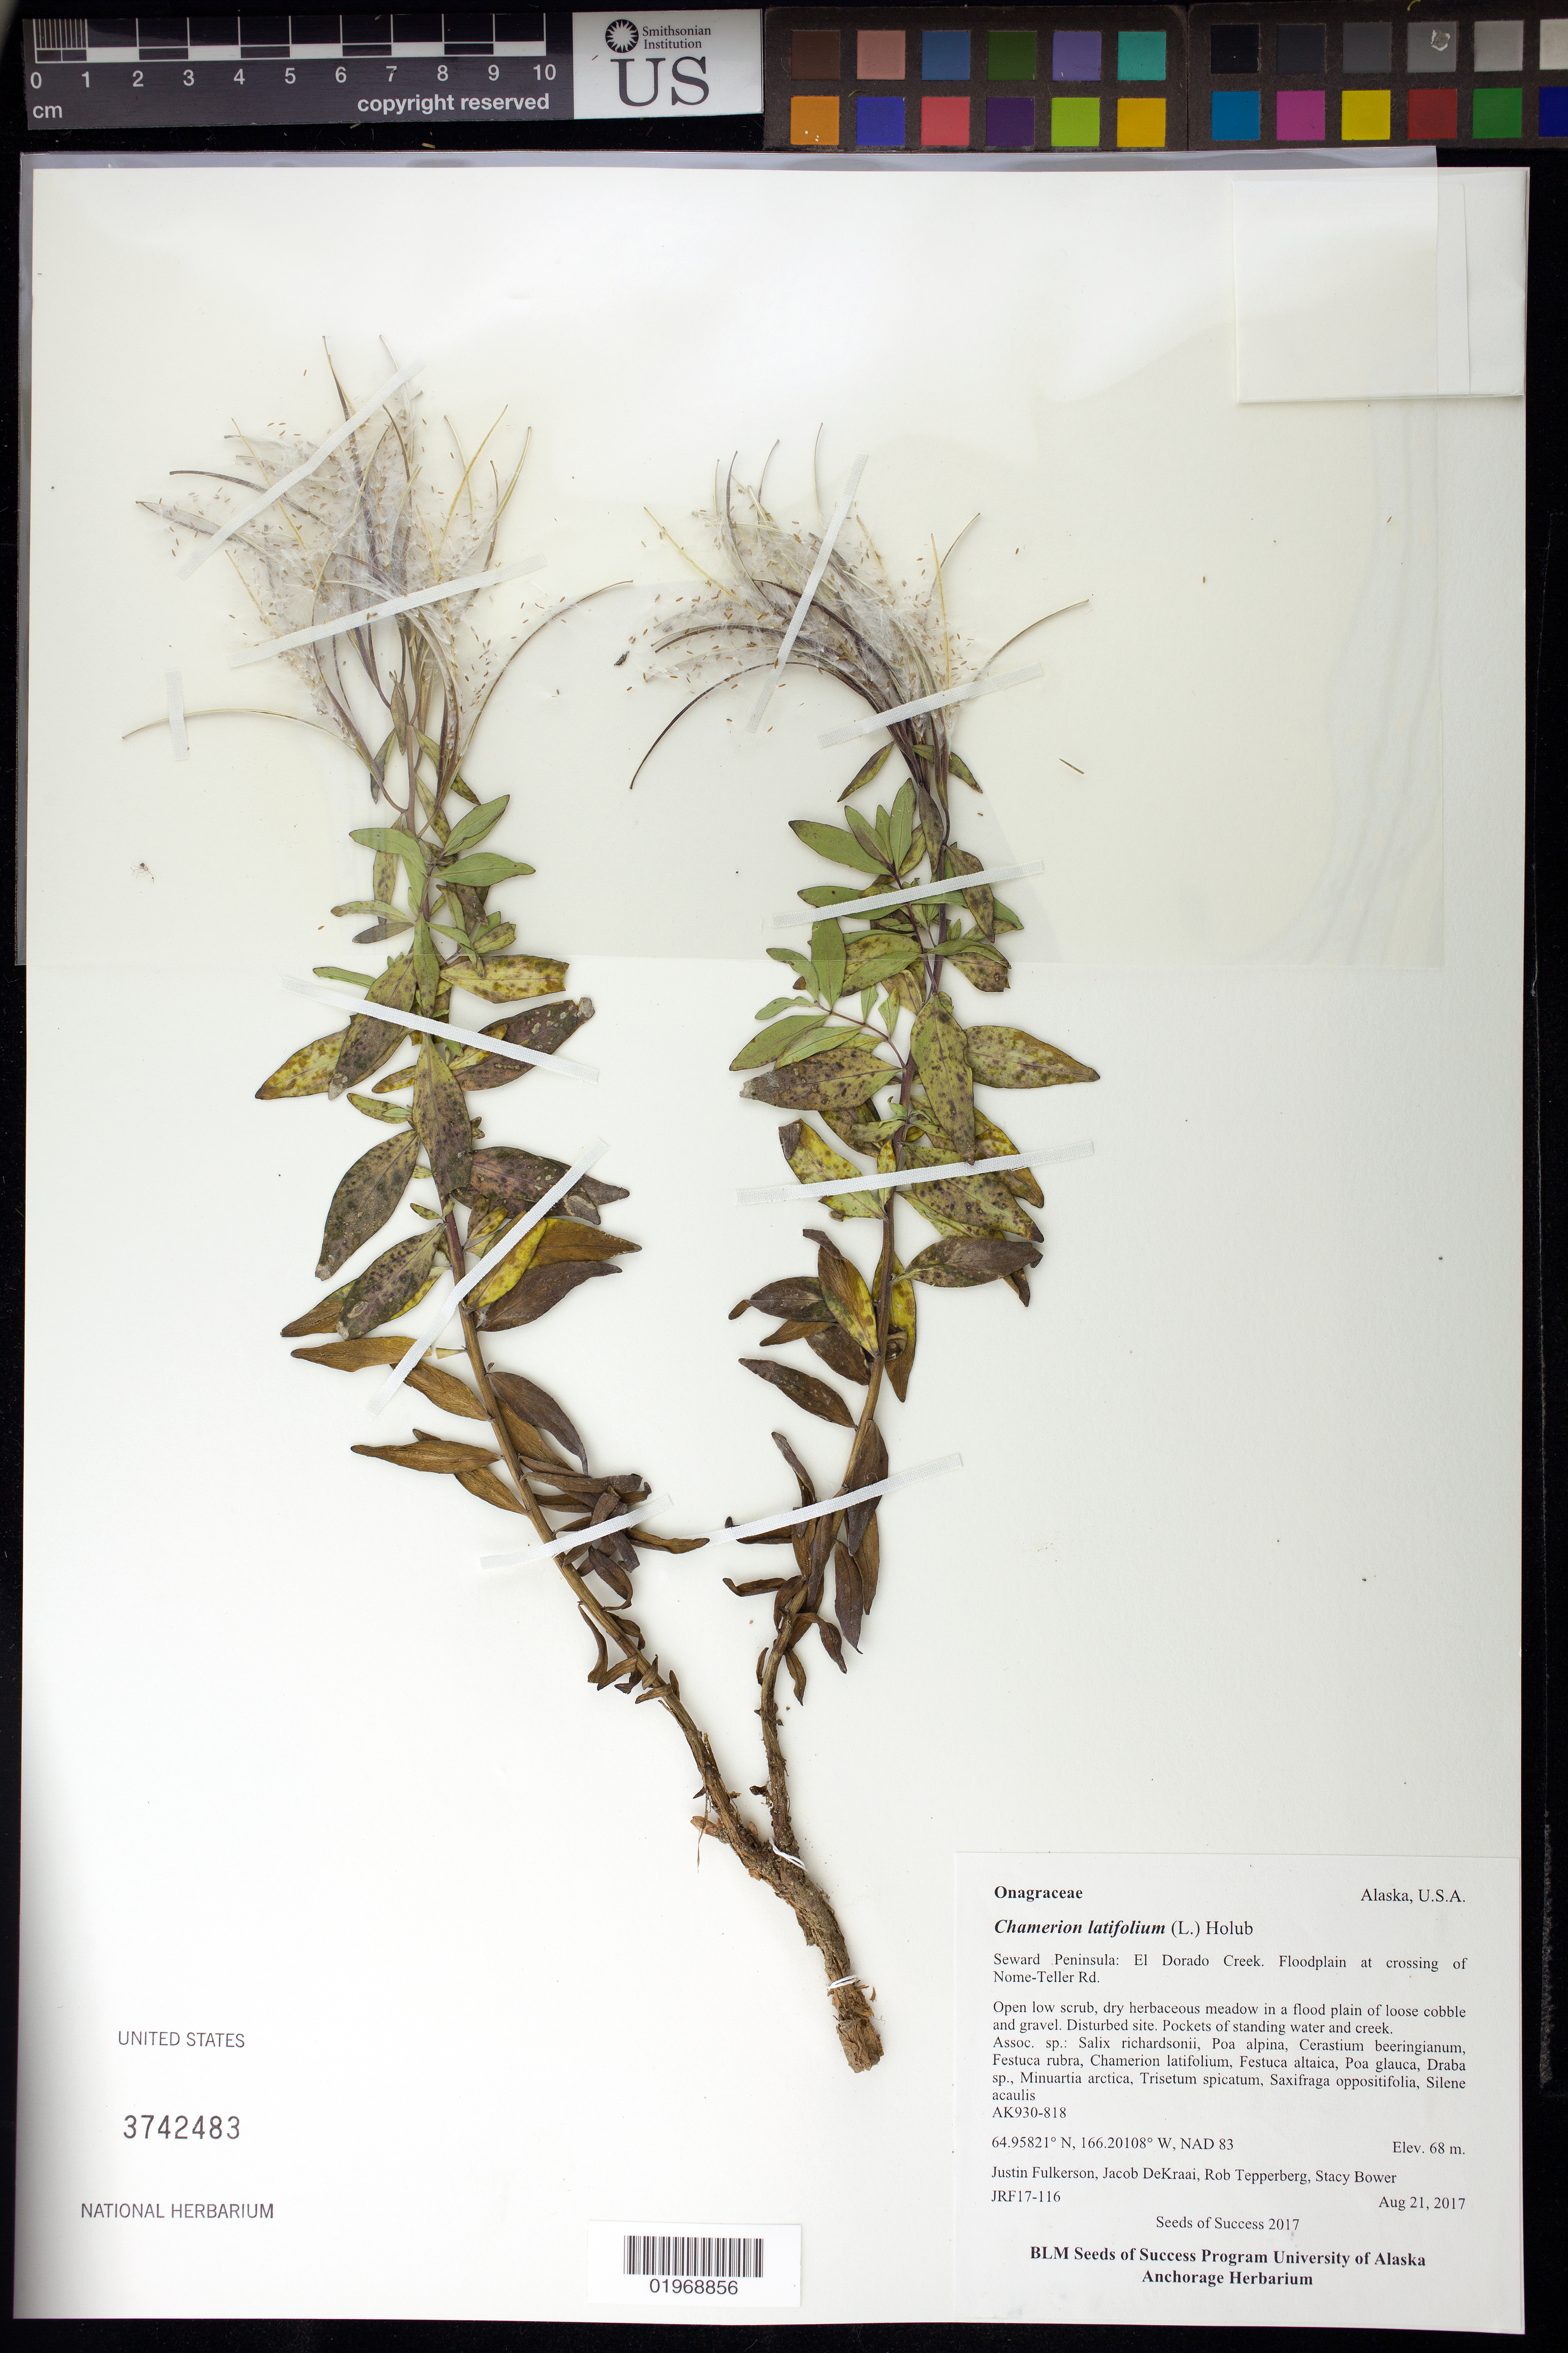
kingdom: Plantae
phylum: Tracheophyta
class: Magnoliopsida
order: Myrtales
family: Onagraceae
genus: Chamerion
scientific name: Chamerion latifolium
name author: (L.) Holub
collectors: J. Fulkerson, J. DeKraai, R. Tepperberg & S. Bower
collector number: JRF17-116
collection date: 2017-08-21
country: United States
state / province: Alaska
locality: Seward Peninsula, El Dorado Creek. Floodplain at crossing of Nome-Teller Rd.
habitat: Open low shrub, cobble and gravel, meadow in flood plain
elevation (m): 68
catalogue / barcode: US 3742483